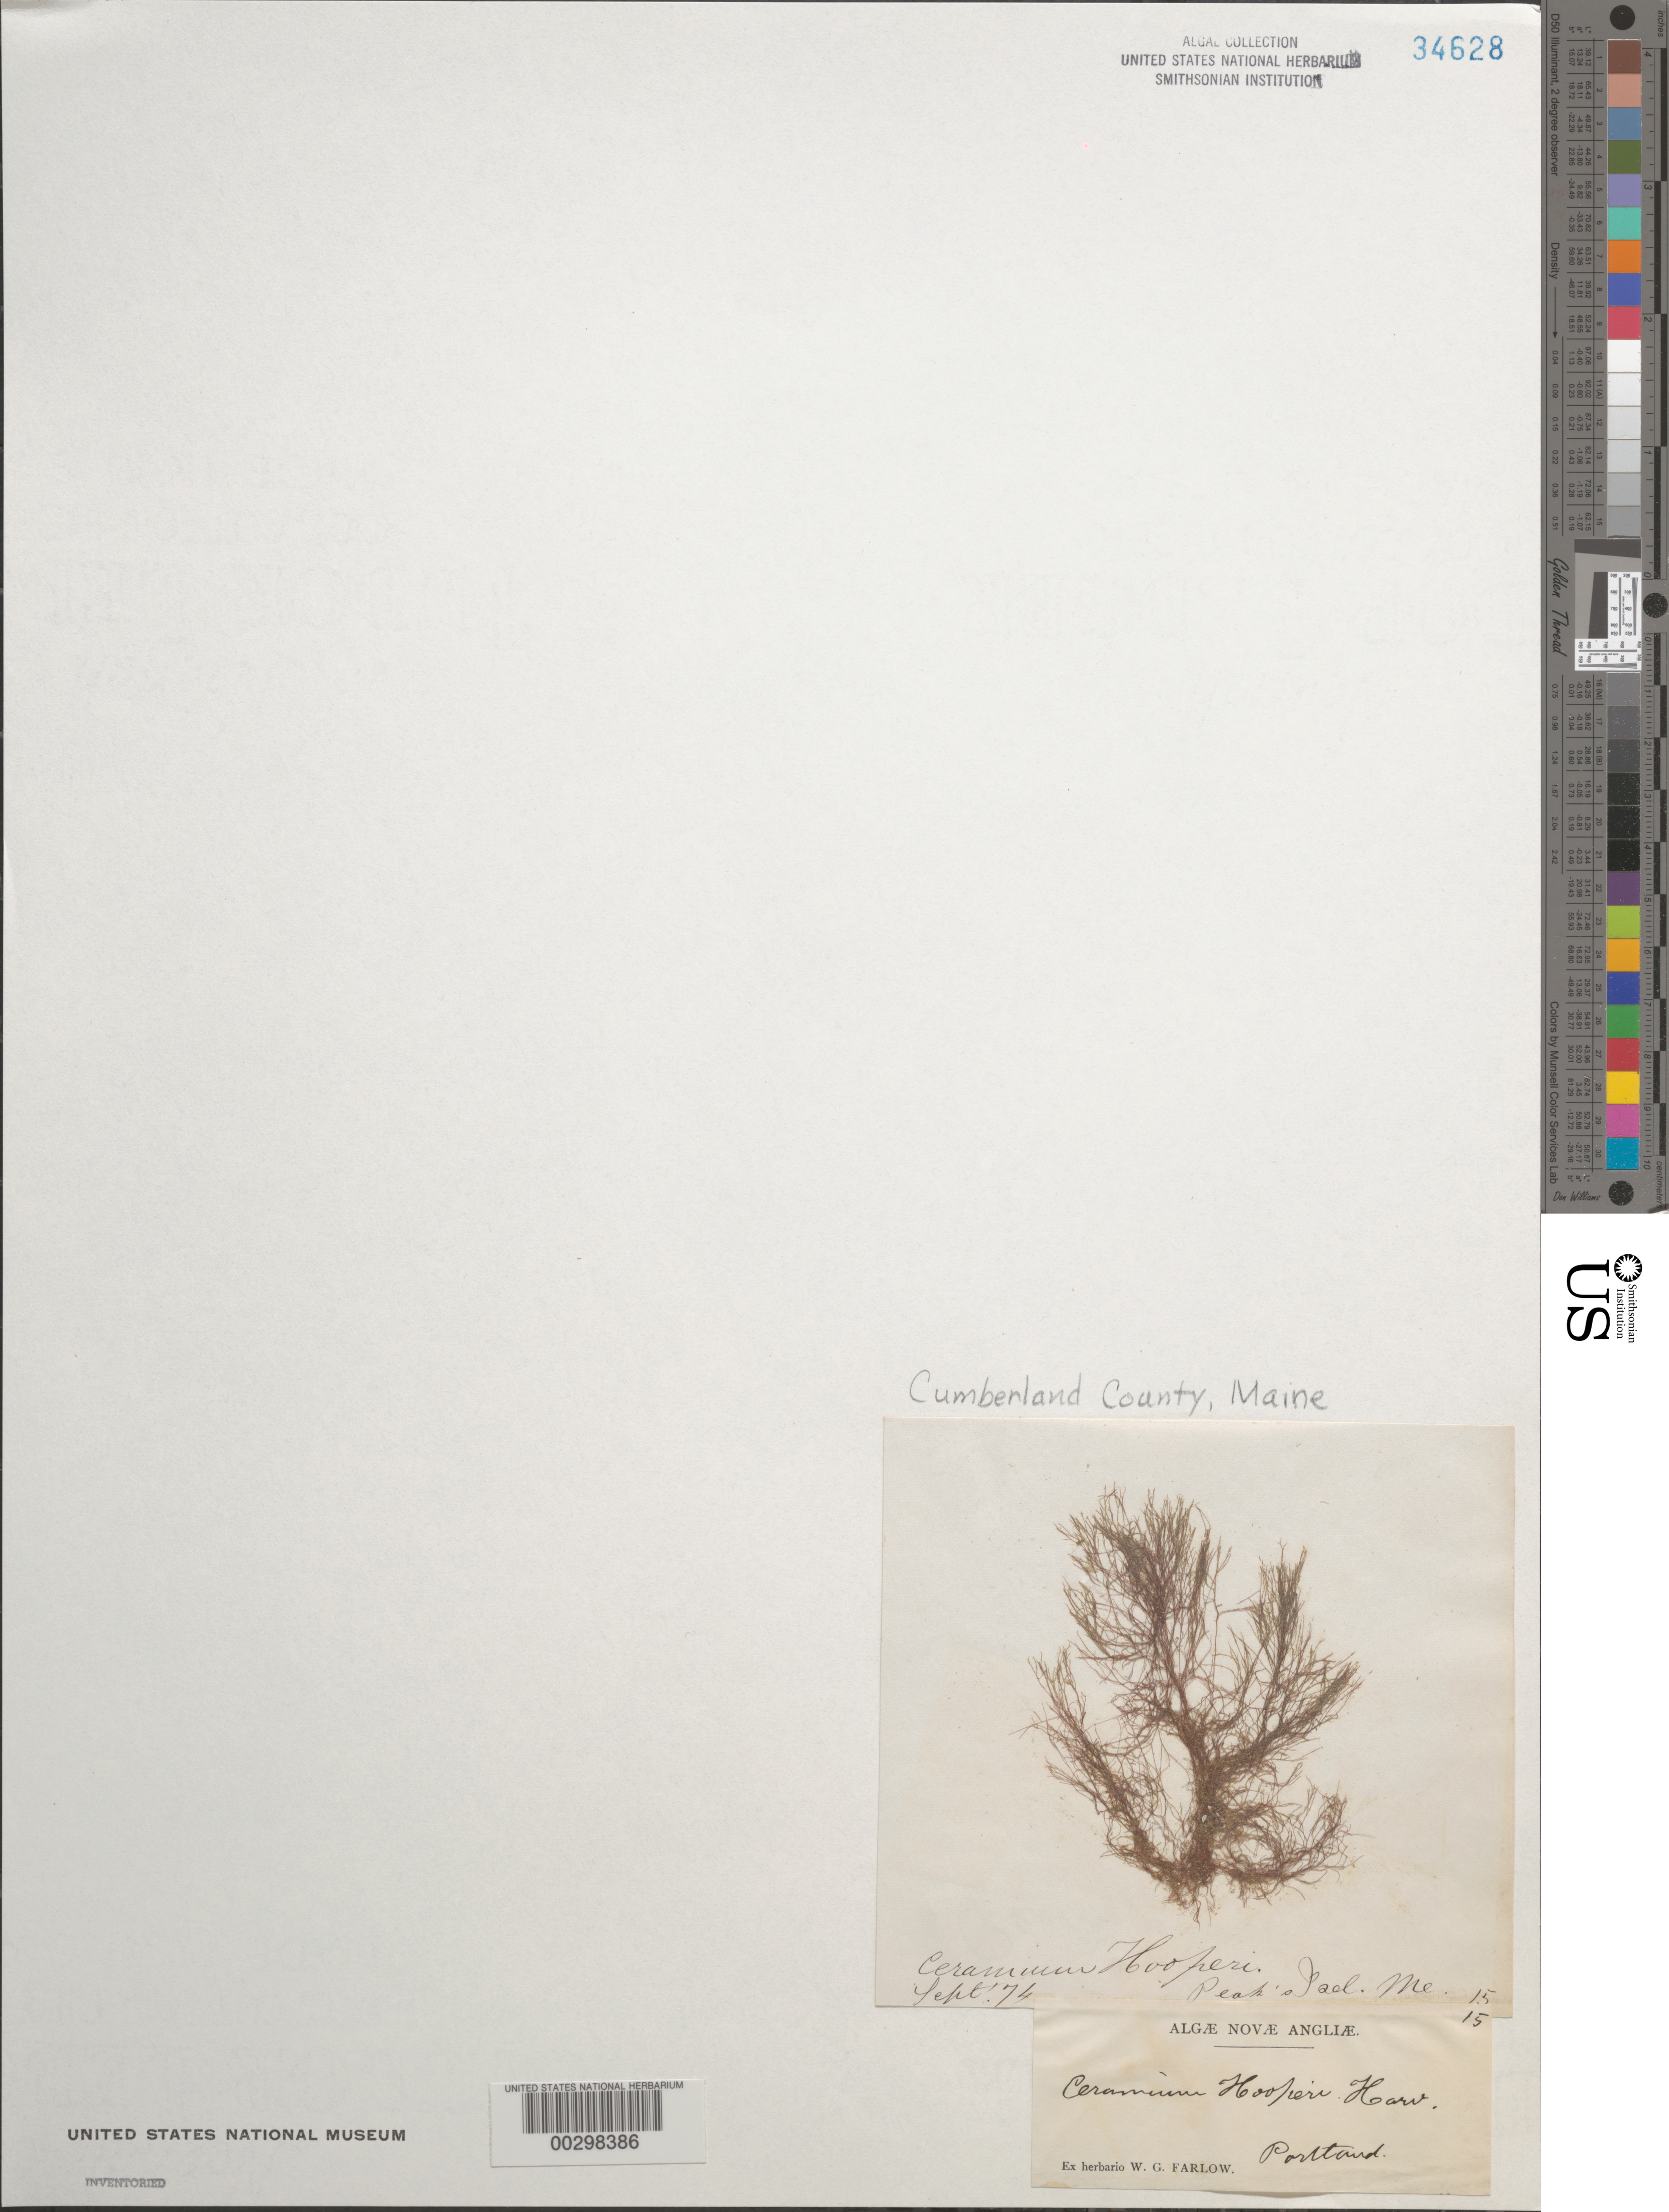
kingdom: Plantae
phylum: Rhodophyta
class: Florideophyceae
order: Ceramiales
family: Ceramiaceae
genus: Ceramium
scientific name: Ceramium deslongchampsii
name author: Chauvin ex Duby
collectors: W. Farlow (Herbarium)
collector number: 15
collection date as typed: Sep 1874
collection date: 1874-09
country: United States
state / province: Maine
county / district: Cumberland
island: Peaks Island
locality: Portland, Casco Bay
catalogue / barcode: US 34628